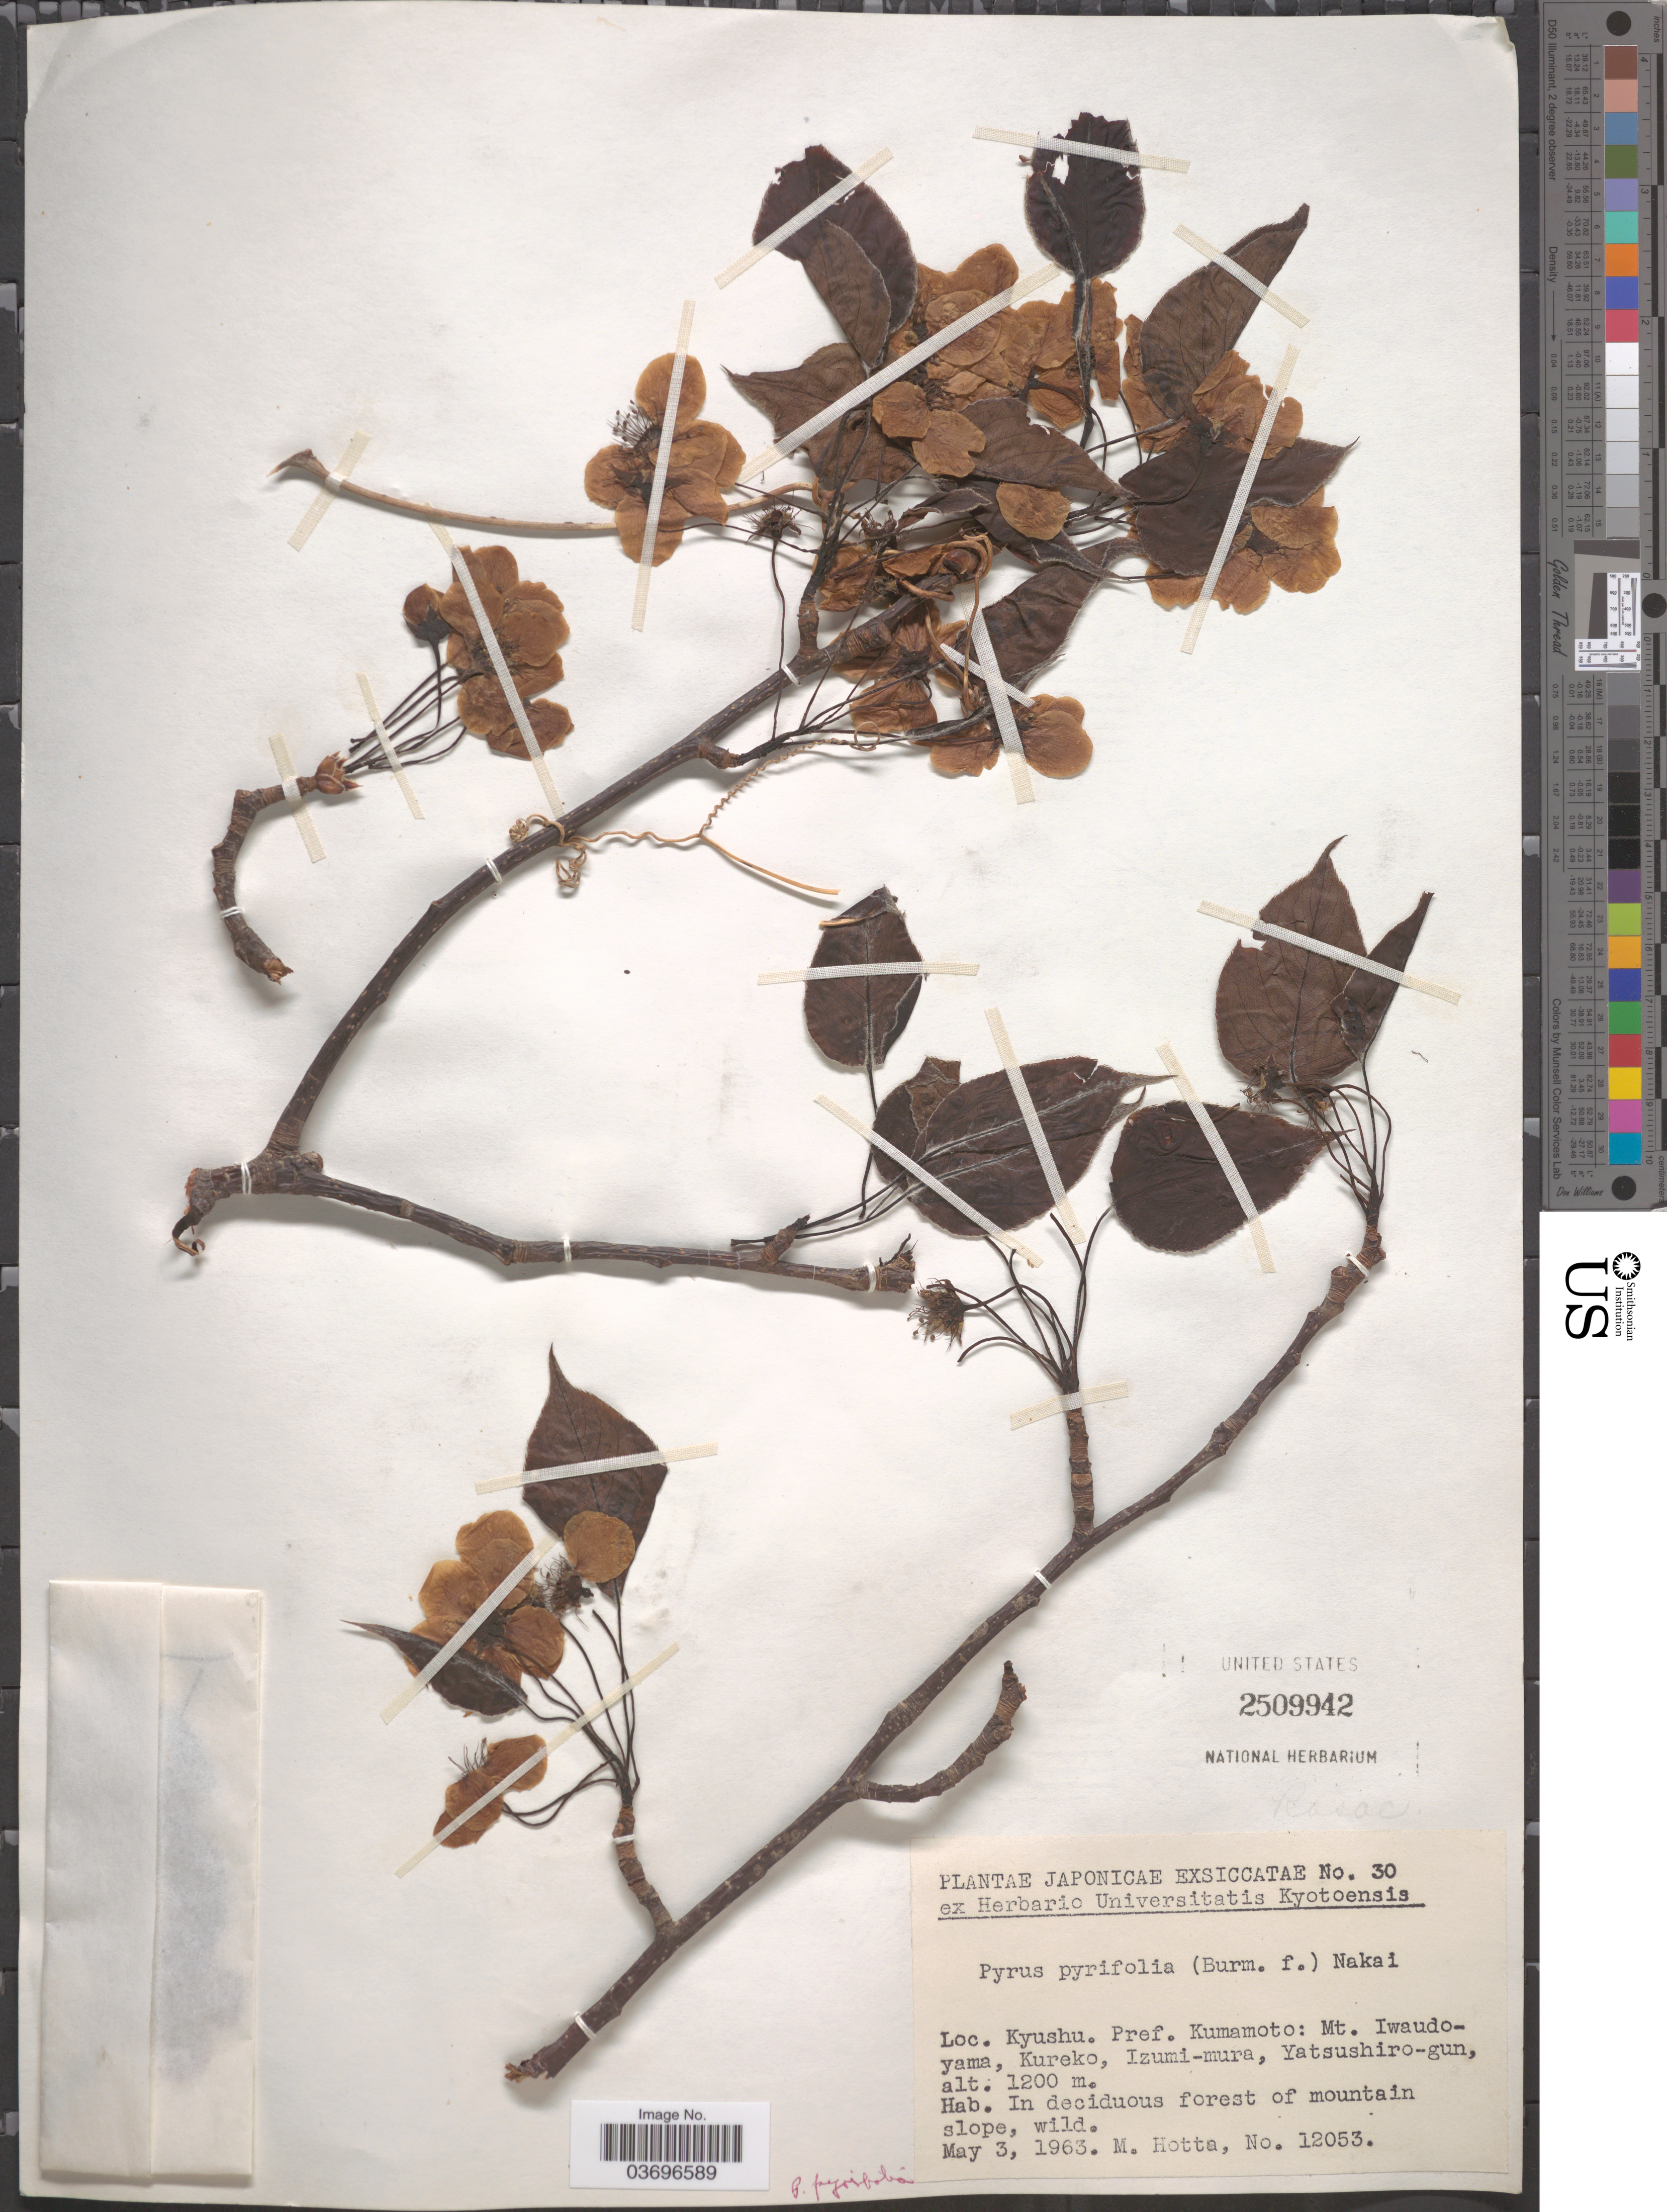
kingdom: Plantae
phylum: Tracheophyta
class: Magnoliopsida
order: Rosales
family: Rosaceae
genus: Pyrus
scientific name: Pyrus pyrifolia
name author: (Burm. f.) Nakai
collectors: M. Hotta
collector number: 12053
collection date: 1963-05-03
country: Japan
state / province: Kumamoto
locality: Kyushu. Pref. Kumamoto: Mt. Iwaudoyama, Kureko, Izumi-mura, Yatsushiro-gun.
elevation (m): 1200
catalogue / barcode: US 2509942